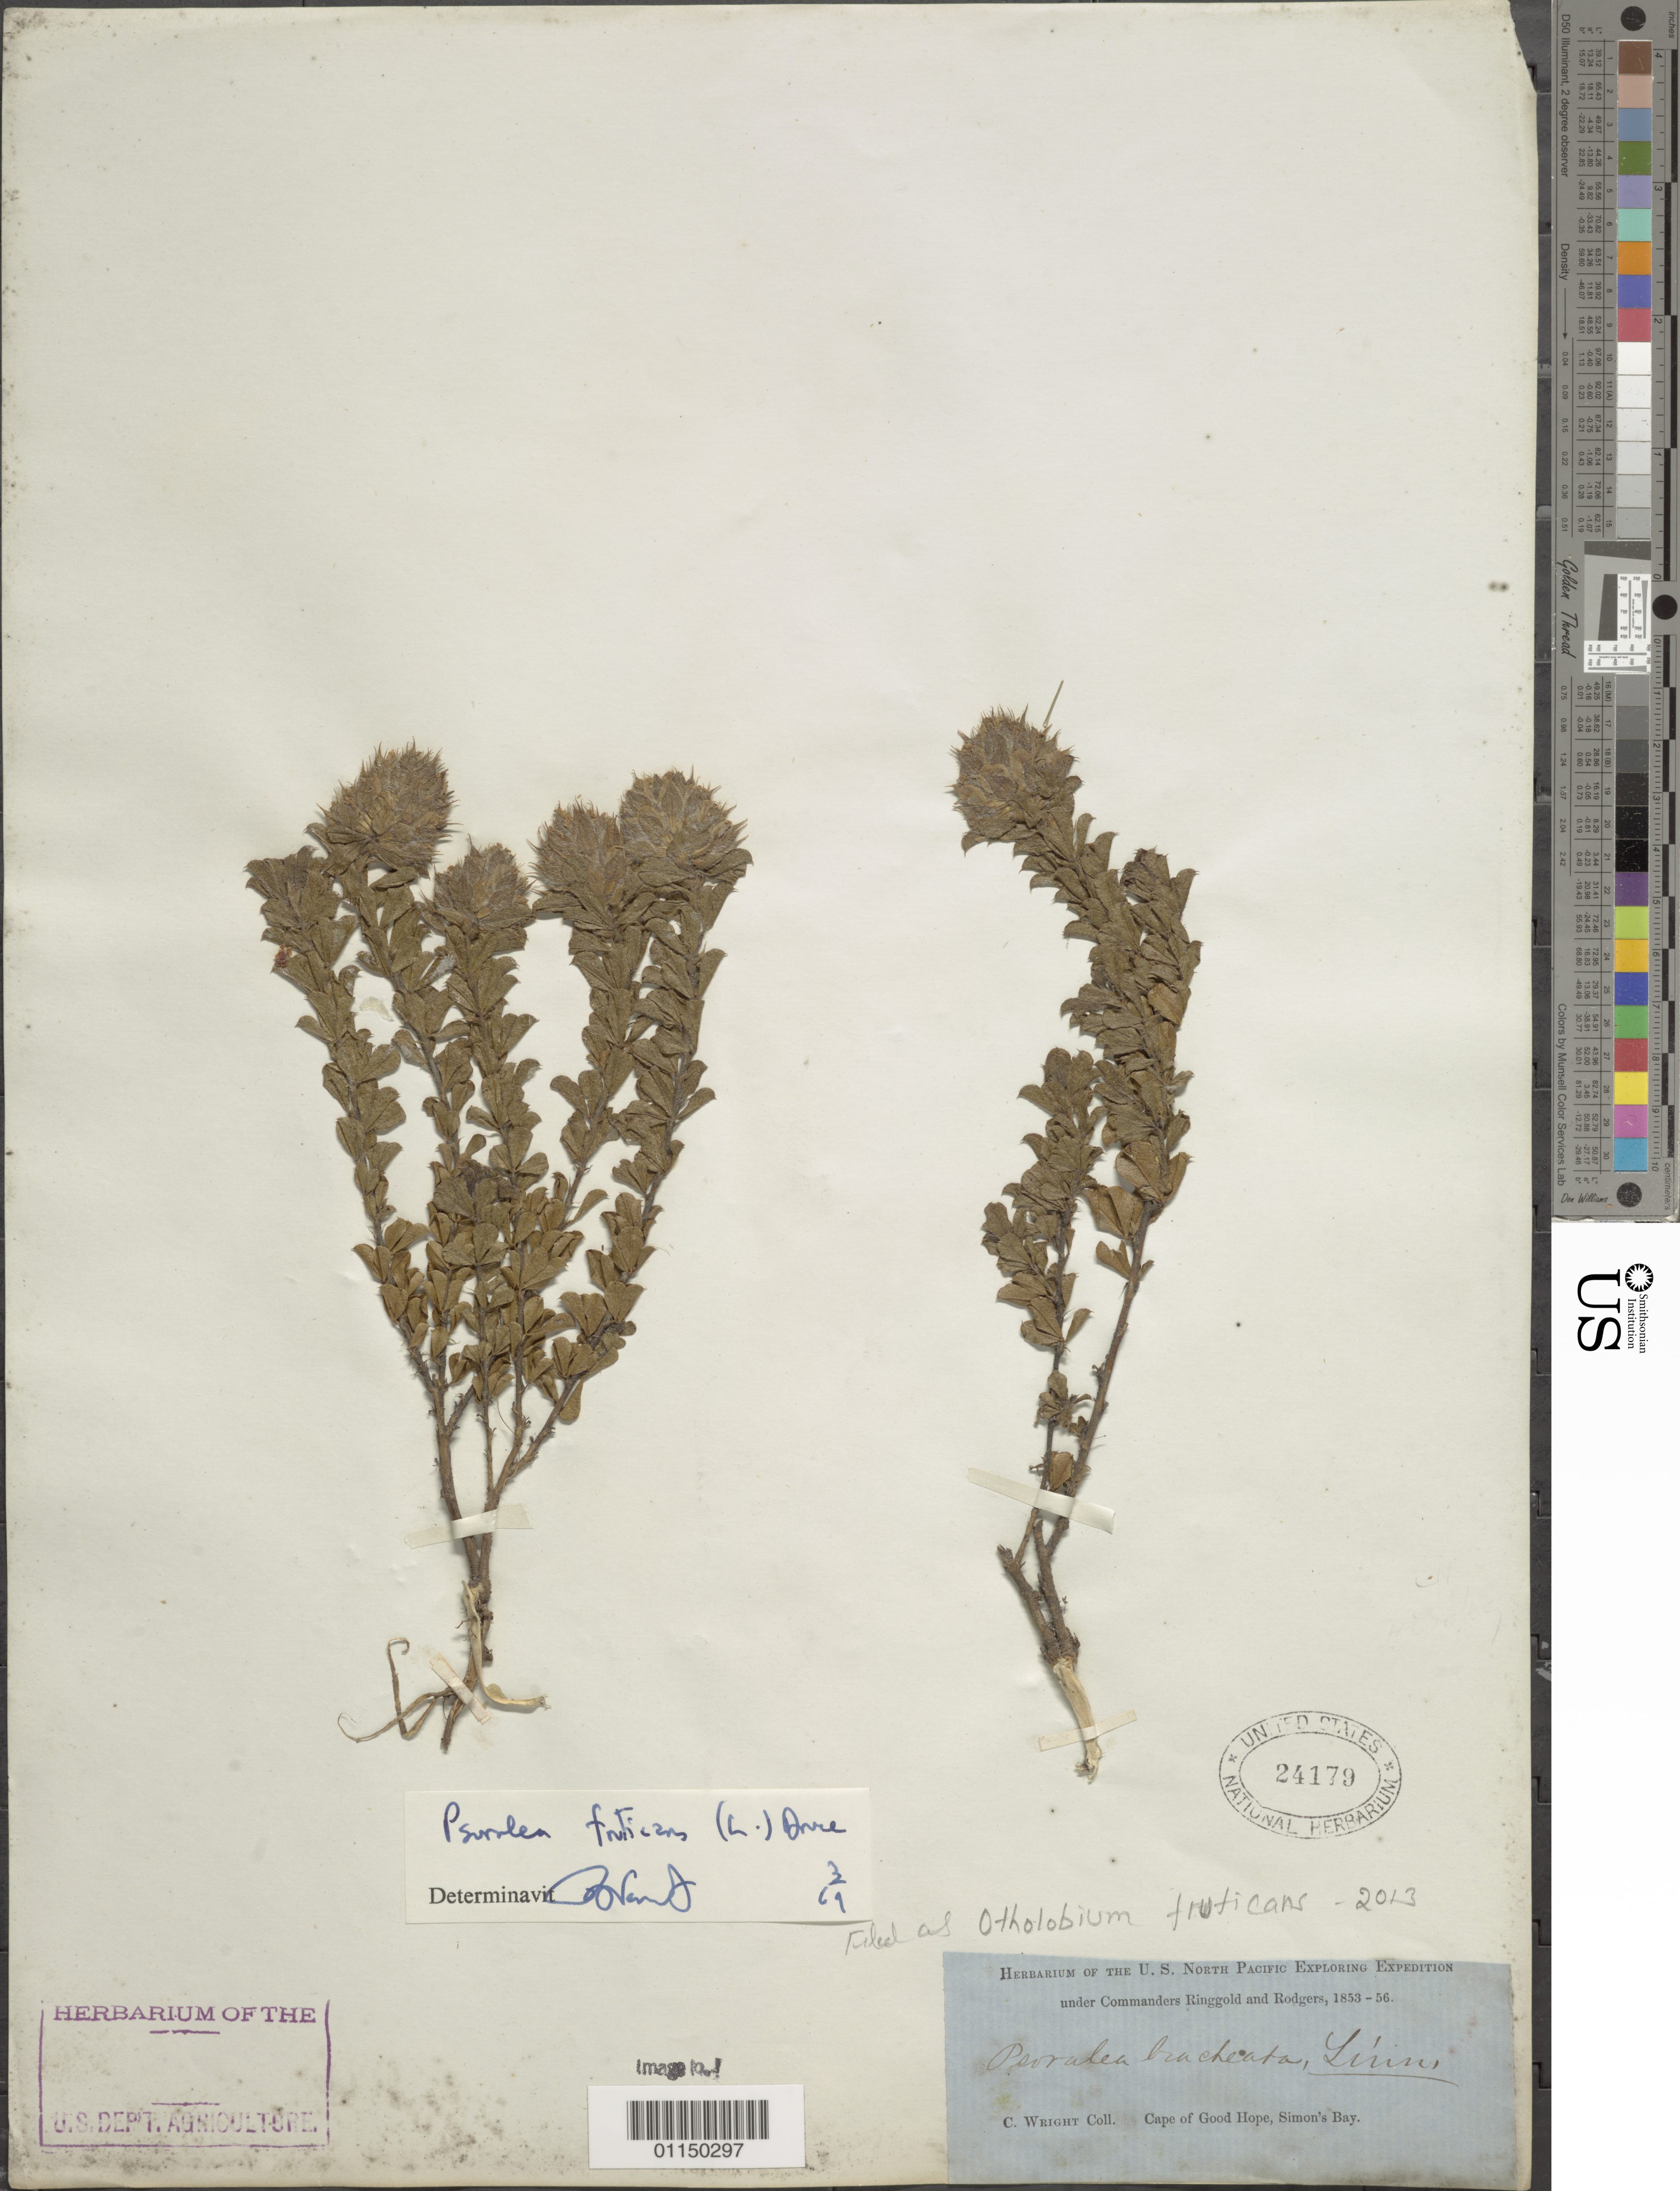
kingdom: Plantae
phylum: Tracheophyta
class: Magnoliopsida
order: Fabales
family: Fabaceae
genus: Otholobium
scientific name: Otholobium fruticans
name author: (L.) C.H. Stirt.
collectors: C. Wright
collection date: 1853/1856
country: South Africa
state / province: Western Cape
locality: Cape of Good Hope, Simon's Bay.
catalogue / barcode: US 24179